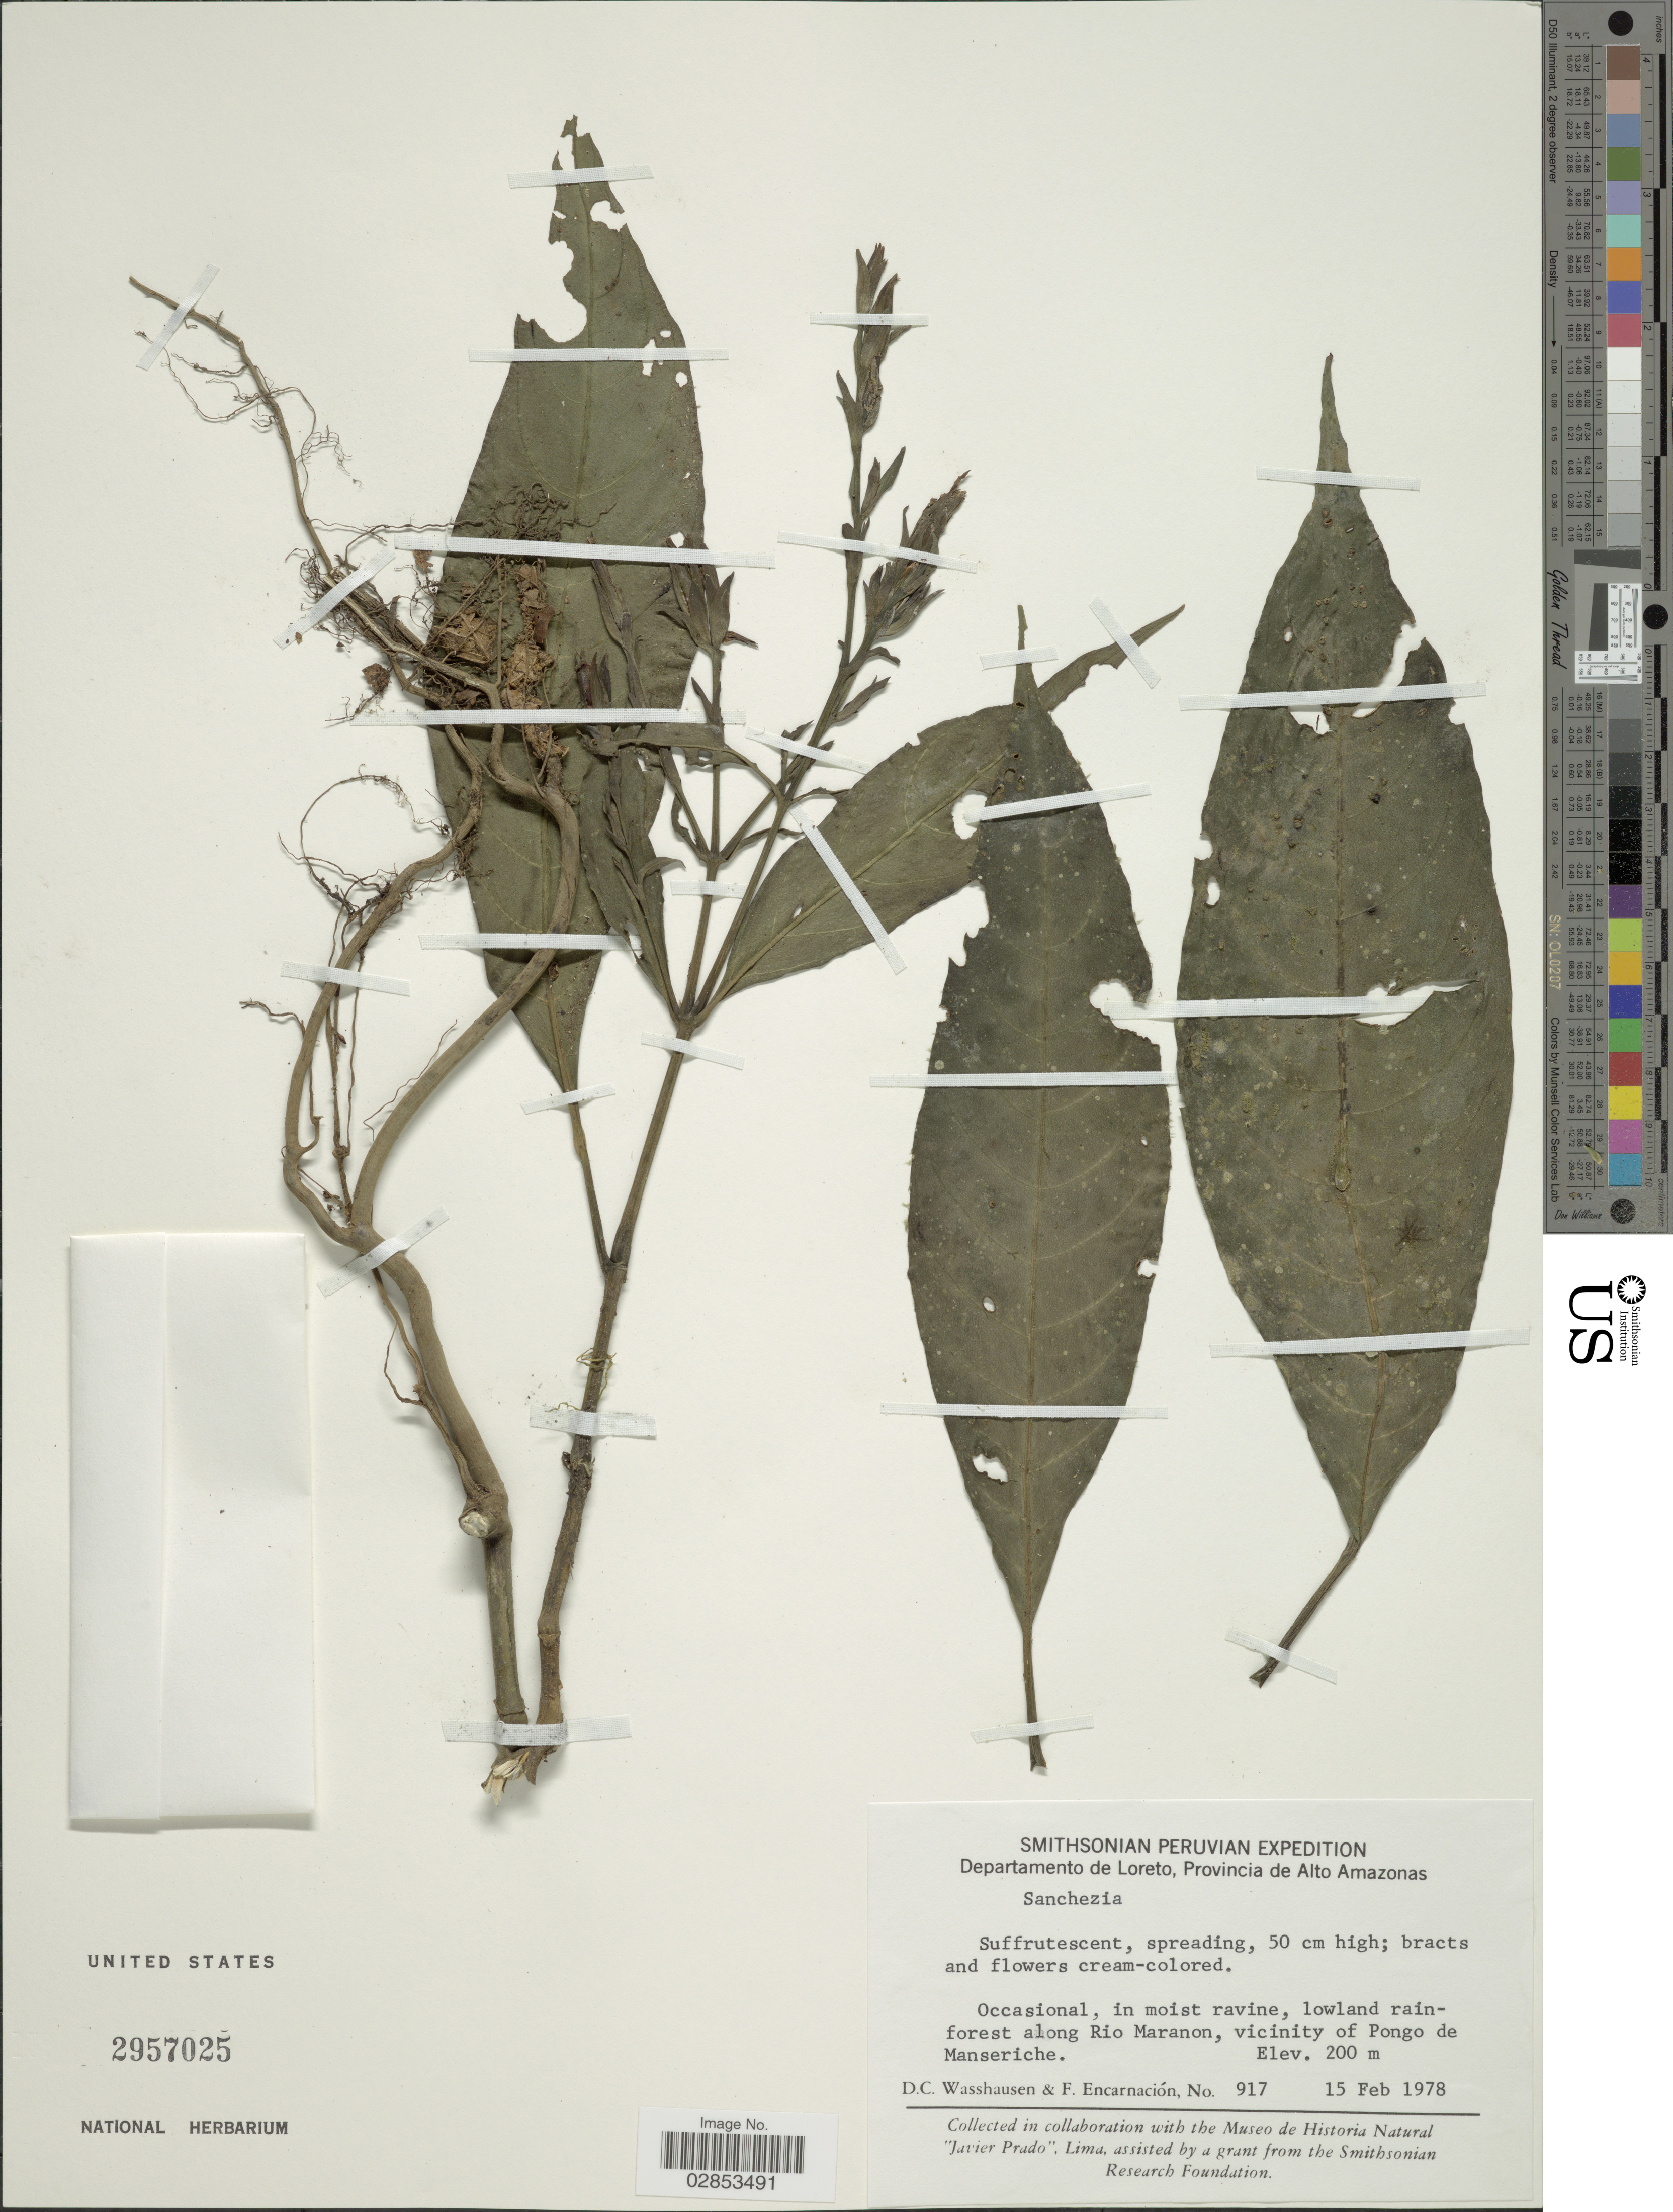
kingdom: Plantae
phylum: Tracheophyta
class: Magnoliopsida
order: Lamiales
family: Acanthaceae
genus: Sanchezia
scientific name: Sanchezia sp.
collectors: D. C. Wasshausen & F. Encarnación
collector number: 917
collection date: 1978-02-15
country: Peru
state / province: Loreto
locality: Departamento de Loreto, Provincia de Alto Amazonas. Lowland rainforest along Rio Maranon, vicinity of Pongo de Manseriche.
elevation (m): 200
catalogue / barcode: US 2957025